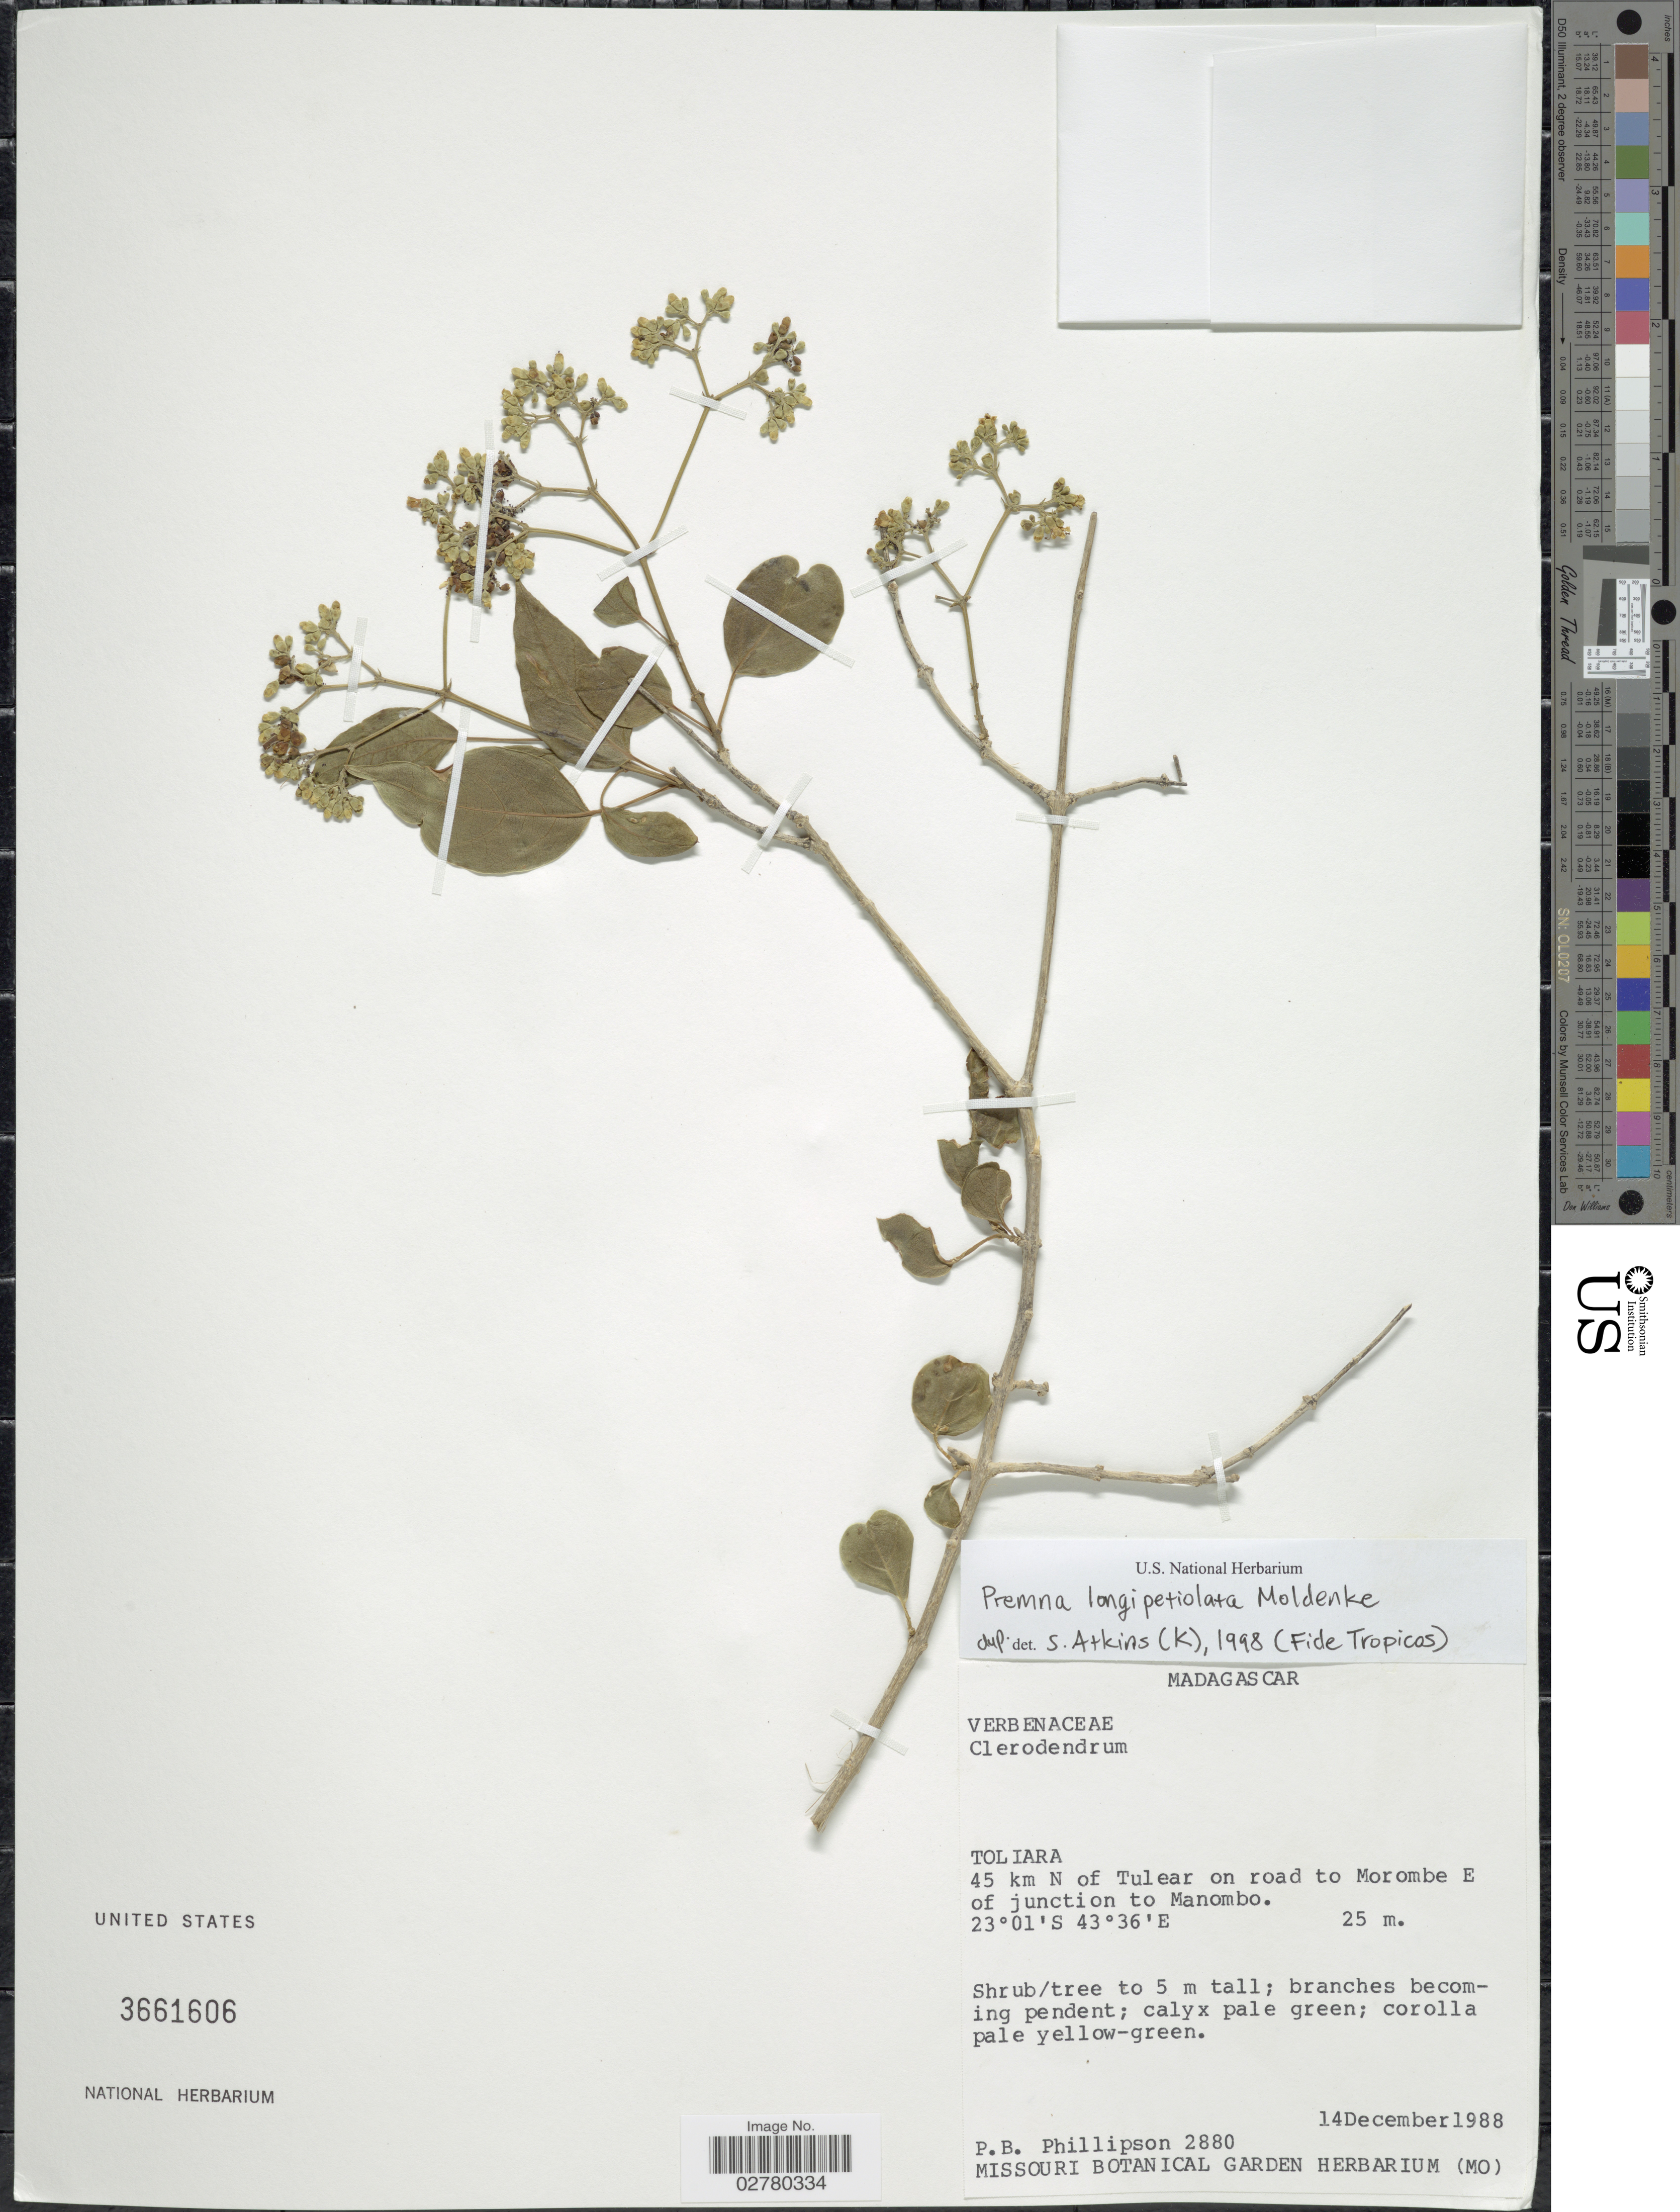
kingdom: Plantae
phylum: Tracheophyta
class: Magnoliopsida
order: Lamiales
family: Lamiaceae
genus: Premna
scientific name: Premna longipetiolata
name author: Moldenke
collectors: P. B. Phillipson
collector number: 2880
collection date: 1988-12-14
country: Madagascar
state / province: Atsimo-Andrefana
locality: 45 km N of Tulear on road to Morombe E of junction to Manombo.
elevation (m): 25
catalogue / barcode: US 3661606